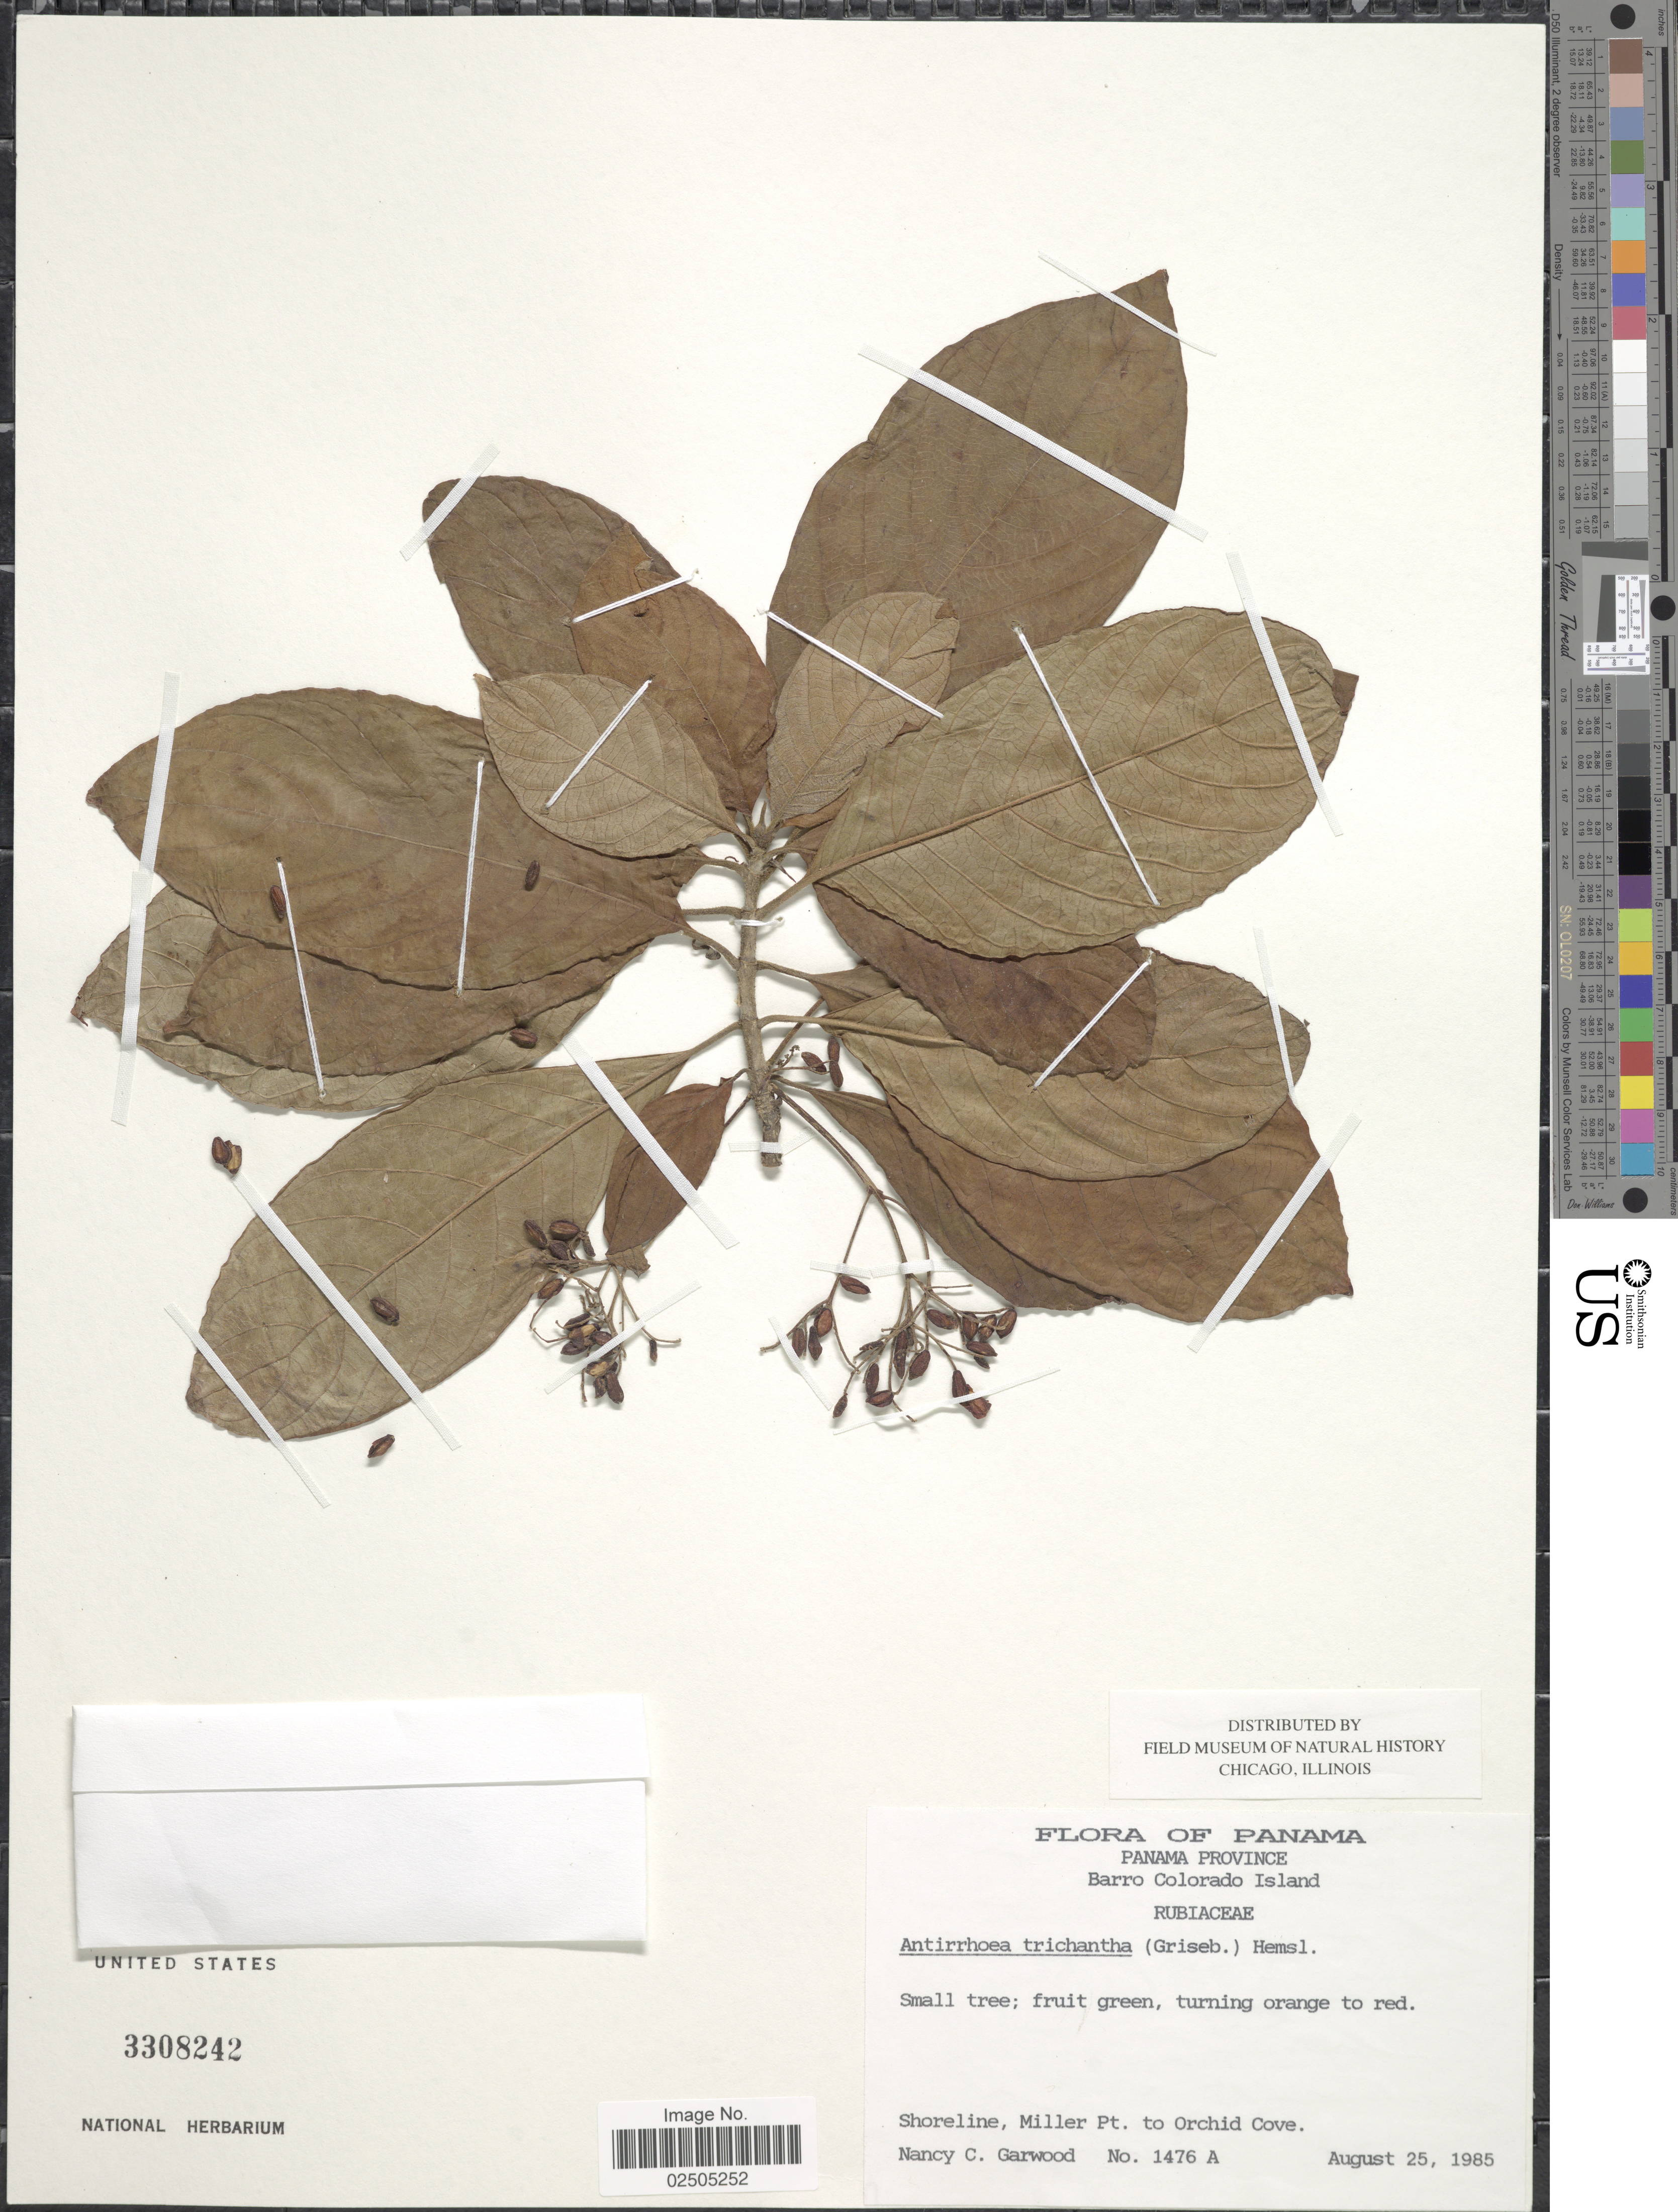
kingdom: Plantae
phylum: Tracheophyta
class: Magnoliopsida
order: Gentianales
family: Rubiaceae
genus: Antirrhoea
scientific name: Antirrhoea trichantha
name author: (Griseb.) Hemsl.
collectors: N. C. Garwood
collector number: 1476A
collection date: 1985-08-25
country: Panama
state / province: Panamá Oeste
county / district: Canal Zone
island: Barro Colorado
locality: Barro Colorado Island, Shoreline, Miller Pt. to Orchid Cove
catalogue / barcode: US 3308242